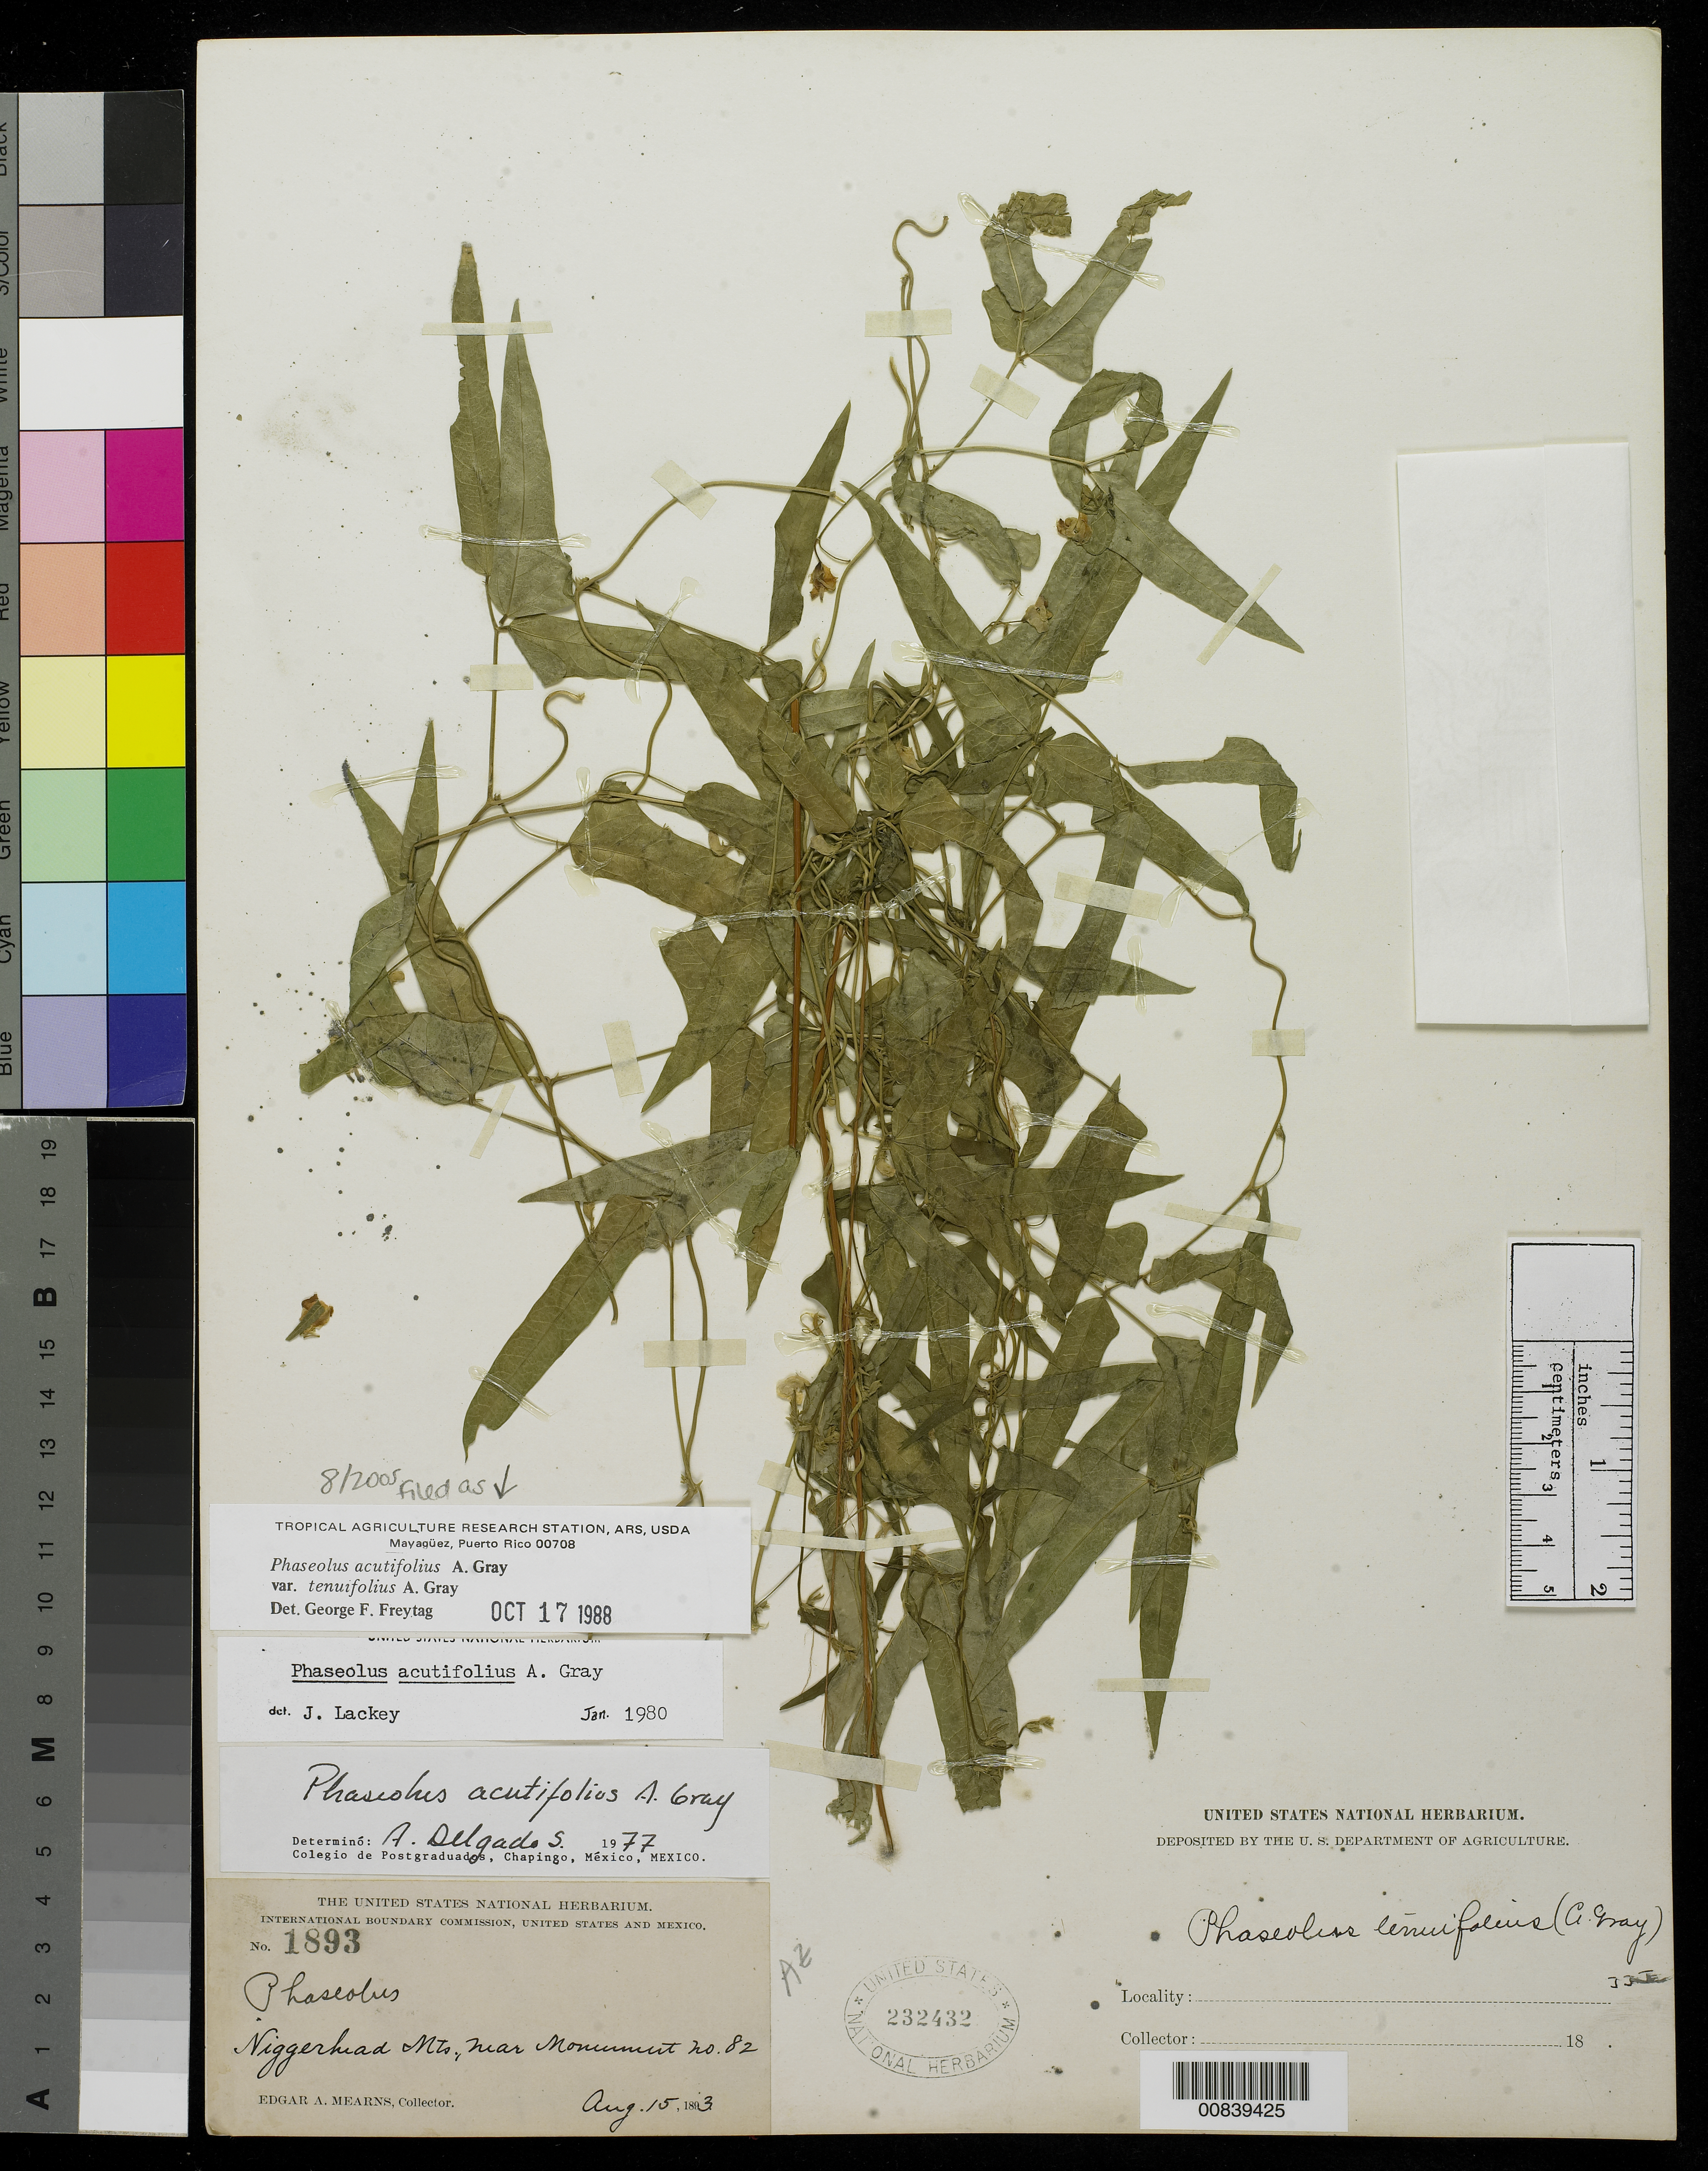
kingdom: Plantae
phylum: Tracheophyta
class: Magnoliopsida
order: Fabales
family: Fabaceae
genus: Phaseolus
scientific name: Phaseolus acutifolius var. tenuifolius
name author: A. Gray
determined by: Freytag, G. F.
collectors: E. A. Mearns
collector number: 1893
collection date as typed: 15 Aug 1893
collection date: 1893-08-15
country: United States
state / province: Arizona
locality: Niggerhead Mts., near monument no. 82.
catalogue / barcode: US 232432